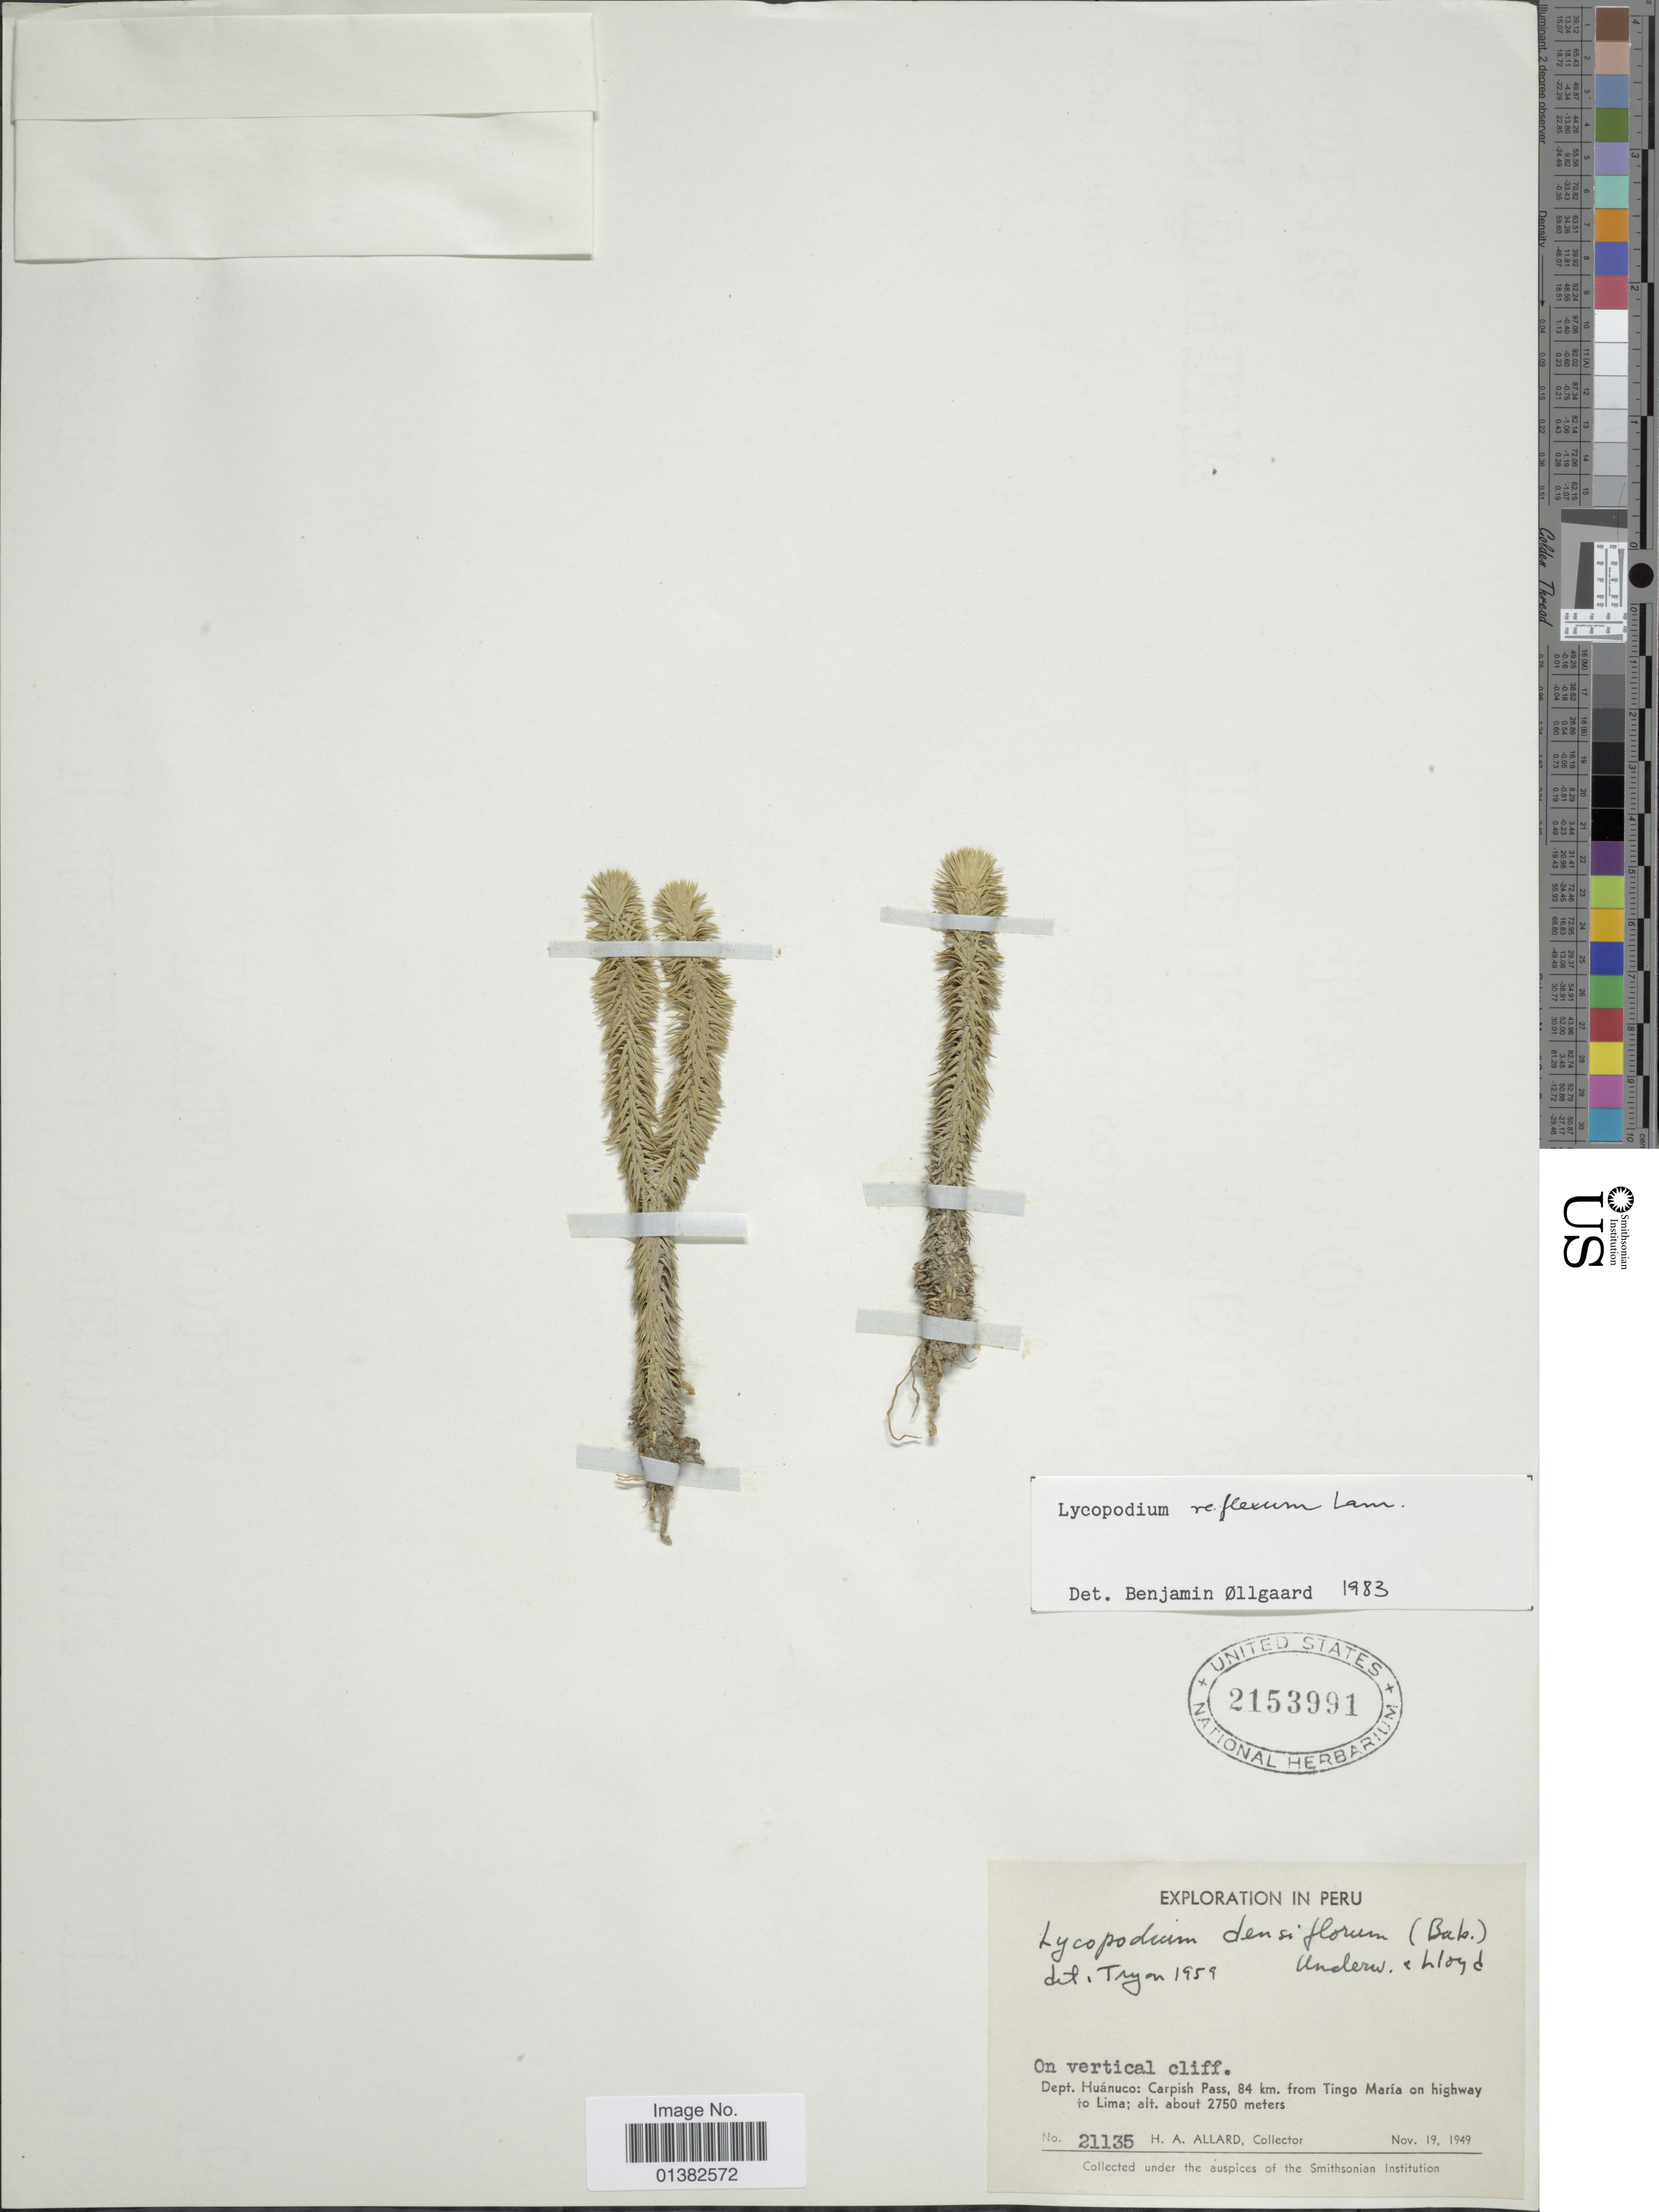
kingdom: Plantae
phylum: Tracheophyta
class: Lycopodiopsida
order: Lycopodiales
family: Lycopodiaceae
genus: Phlegmariurus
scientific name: Phlegmariurus reflexus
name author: (Lam.) B. Øllg.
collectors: H. A. Allard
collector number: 21135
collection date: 1949-11-19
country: Peru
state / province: Huánuco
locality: Carpish Pass, 84 km. from Tingo María on hgihway to Lima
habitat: on vertical cliff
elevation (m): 2750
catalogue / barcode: US 2153991